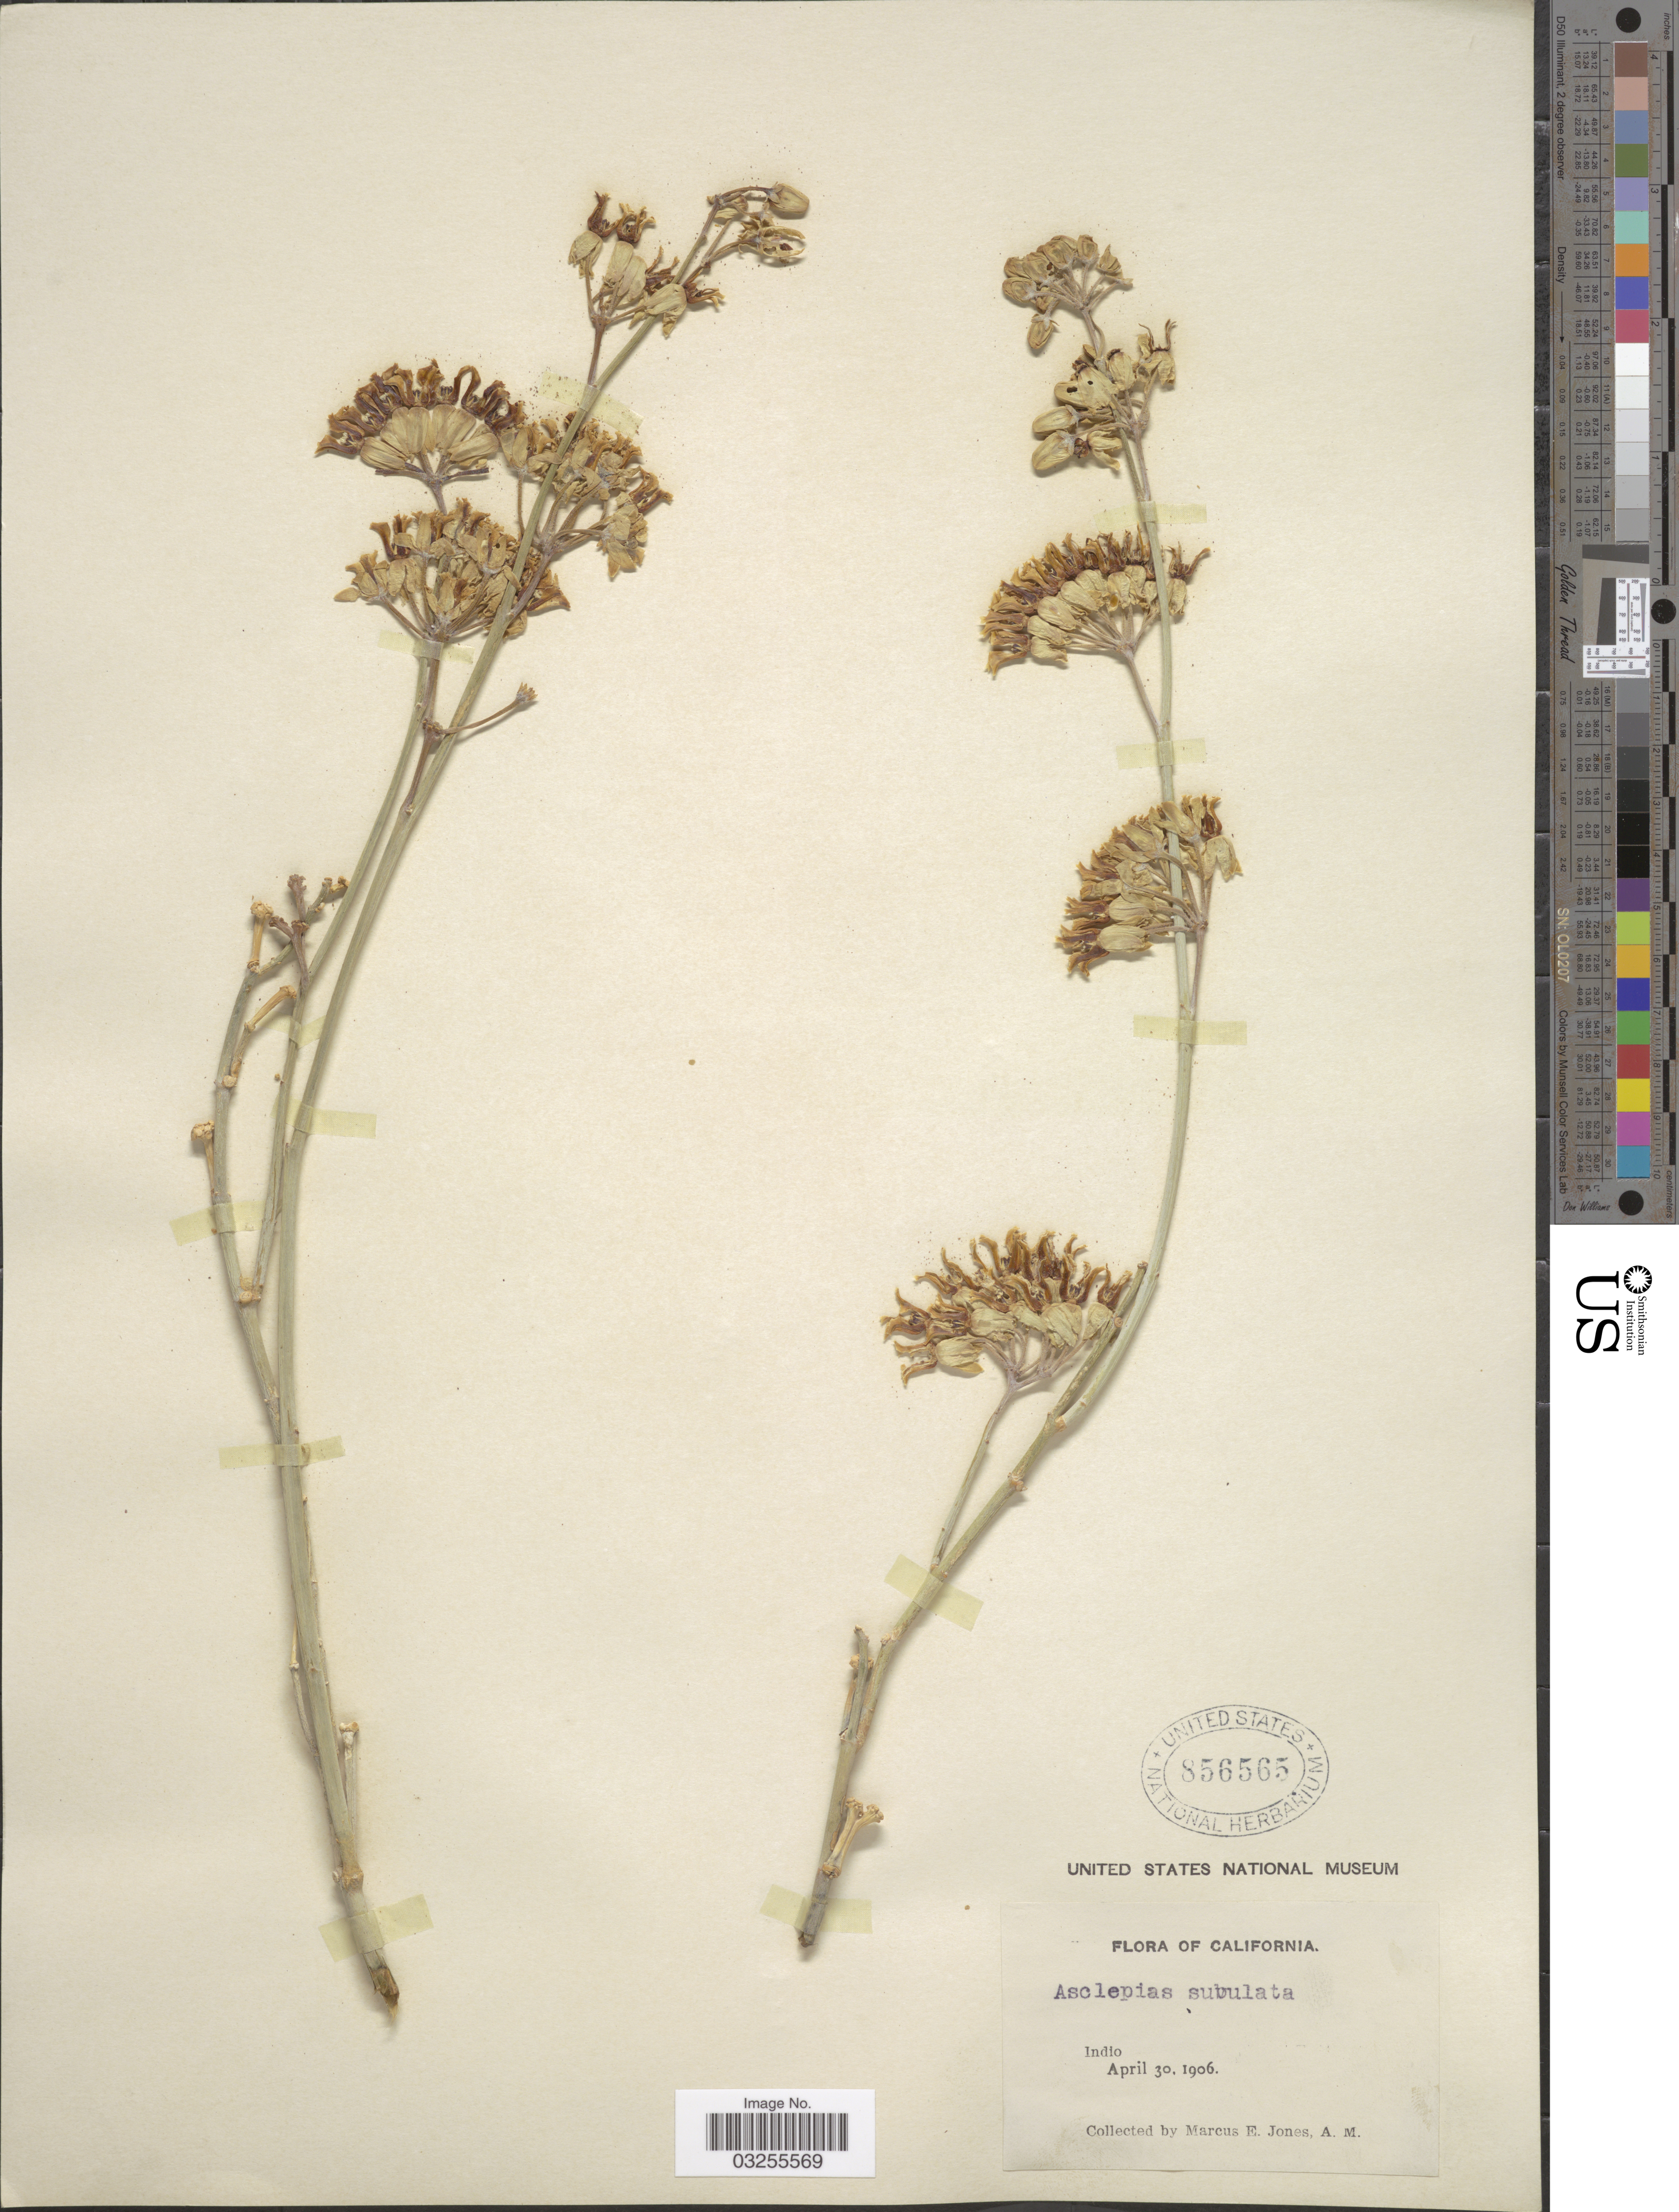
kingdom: Plantae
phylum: Tracheophyta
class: Magnoliopsida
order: Gentianales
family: Apocynaceae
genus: Asclepias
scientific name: Asclepias subulata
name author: Decne.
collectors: M. E. Jones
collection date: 1906-04-30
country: United States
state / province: California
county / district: Riverside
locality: Indio.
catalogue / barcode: US 856565